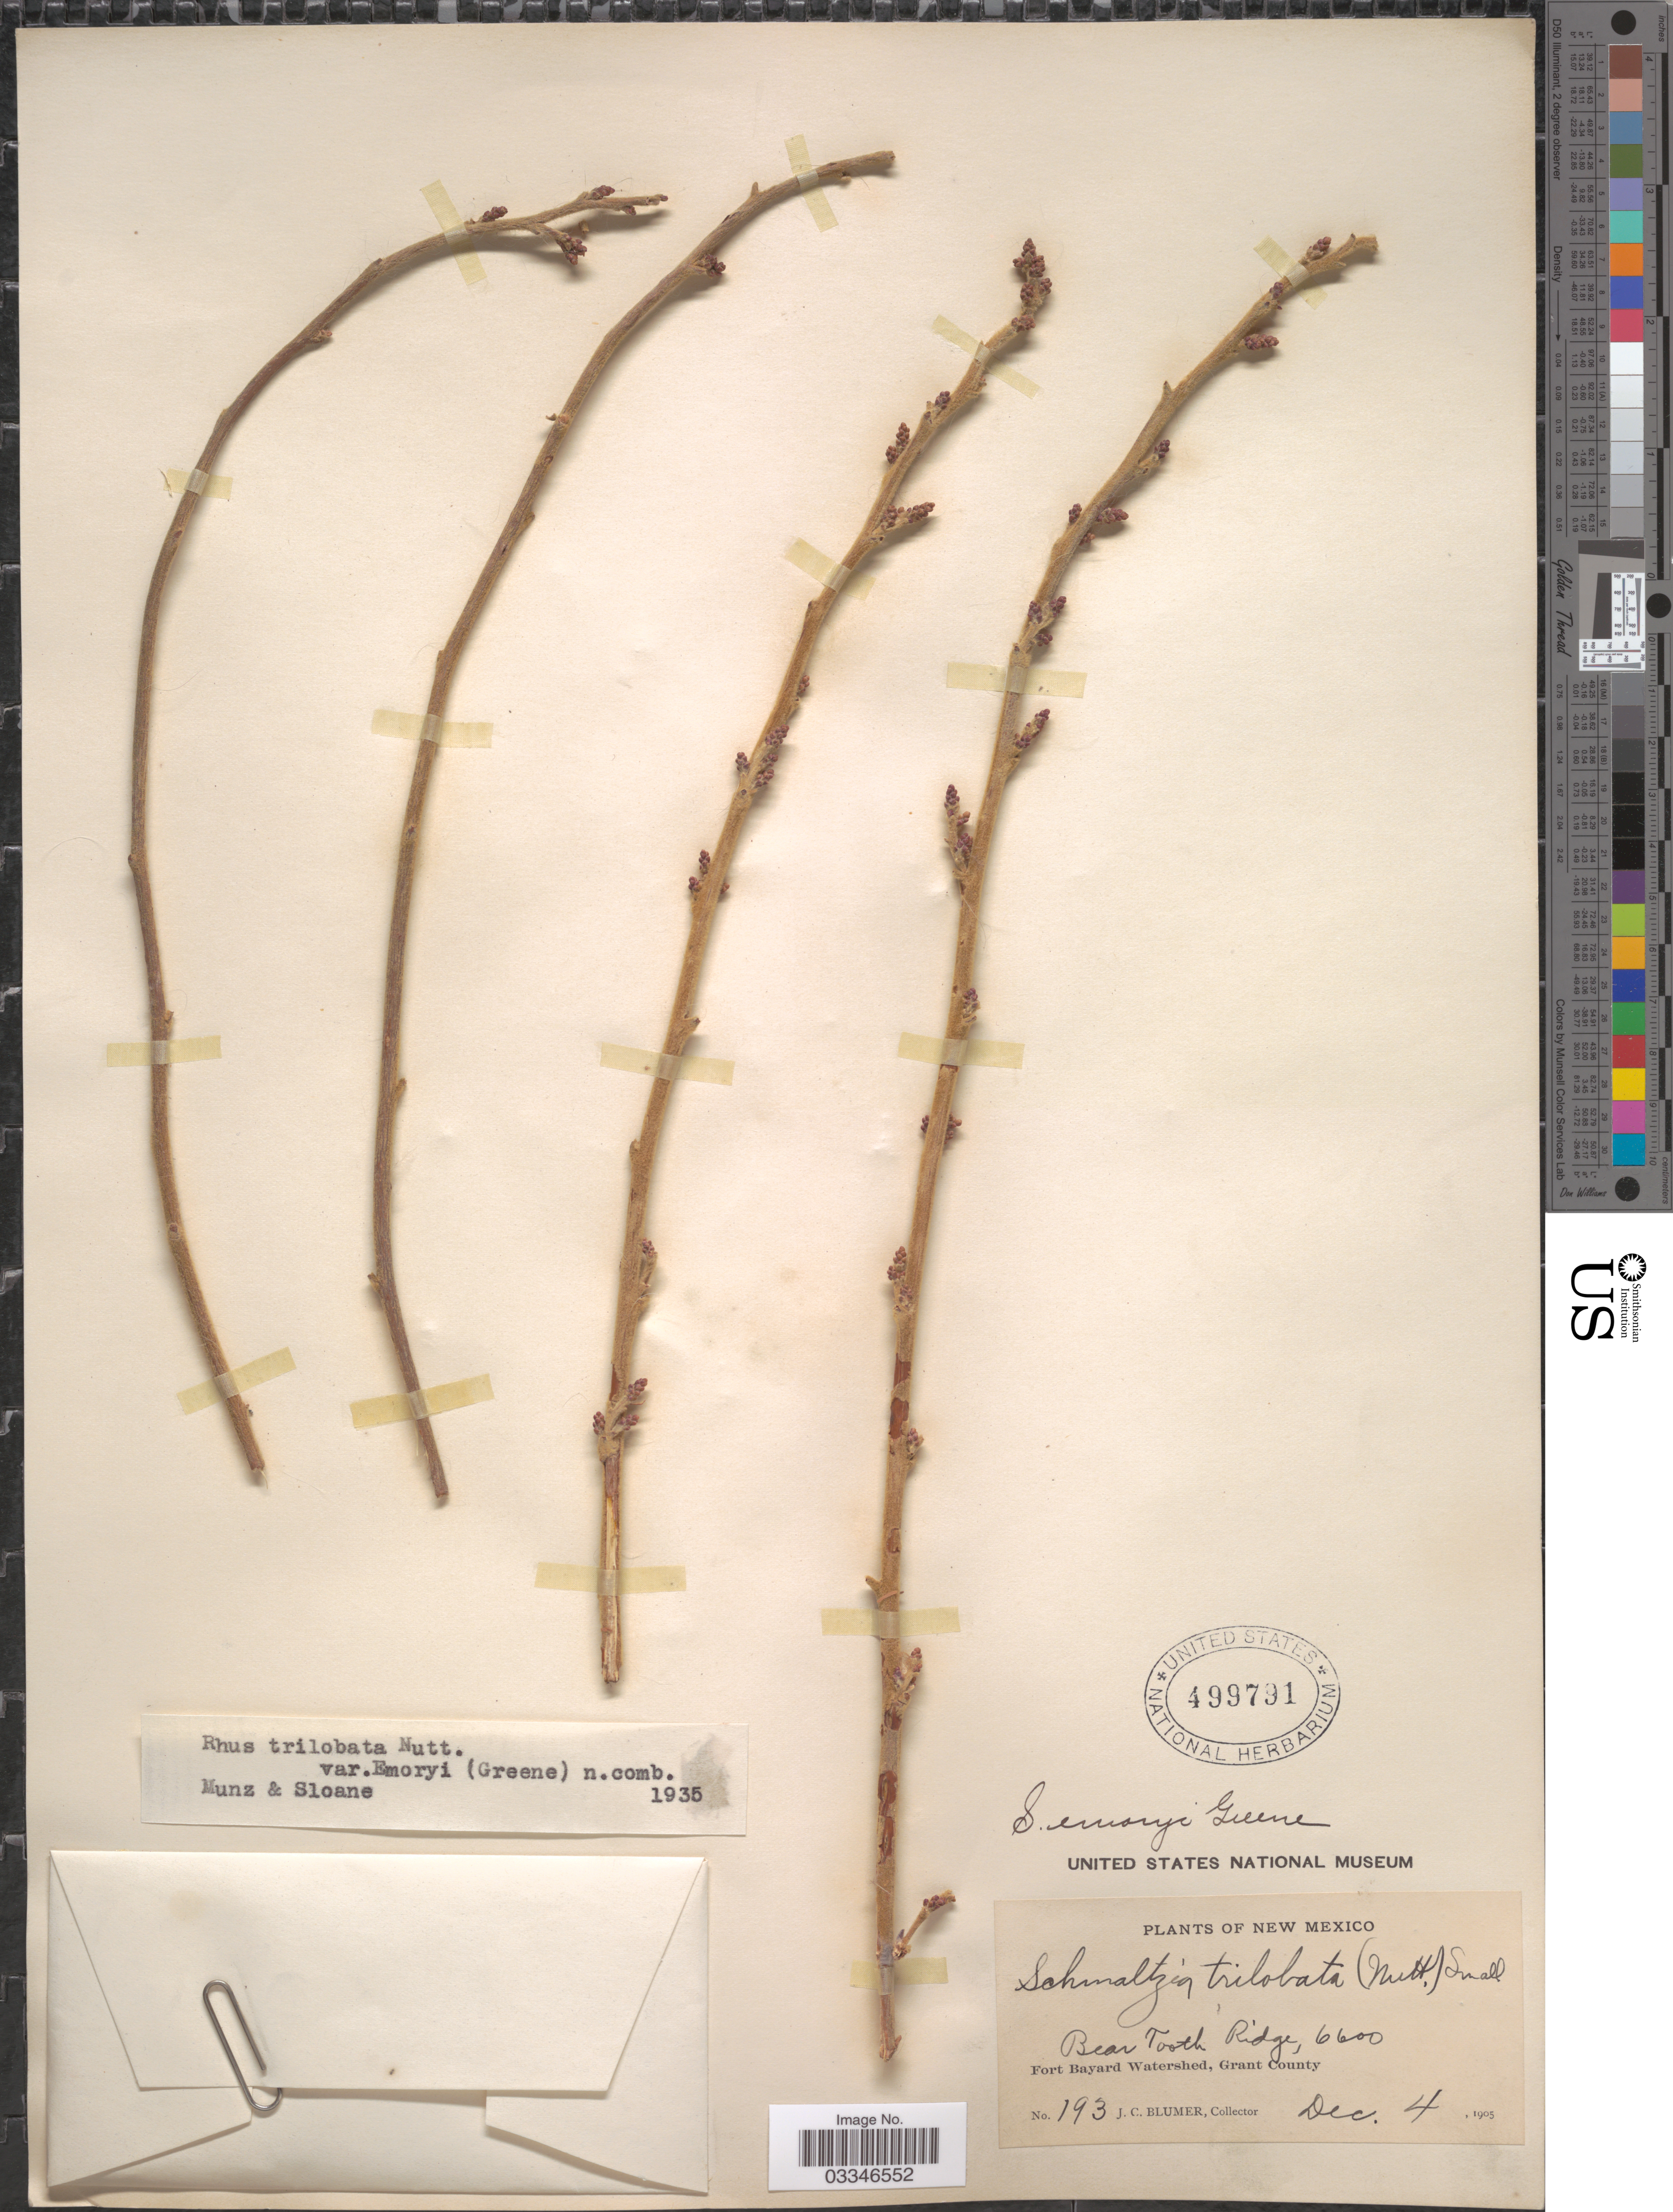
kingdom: Plantae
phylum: Tracheophyta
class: Magnoliopsida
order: Sapindales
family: Anacardiaceae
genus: Rhus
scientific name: Rhus trilobata var. pilosissima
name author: Engl.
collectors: J. C. Blumer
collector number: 193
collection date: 1905-12-04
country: United States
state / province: New Mexico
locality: Bear Tooth Ridge, Fort Bayard Watershed, Grant County.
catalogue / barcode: US 499791